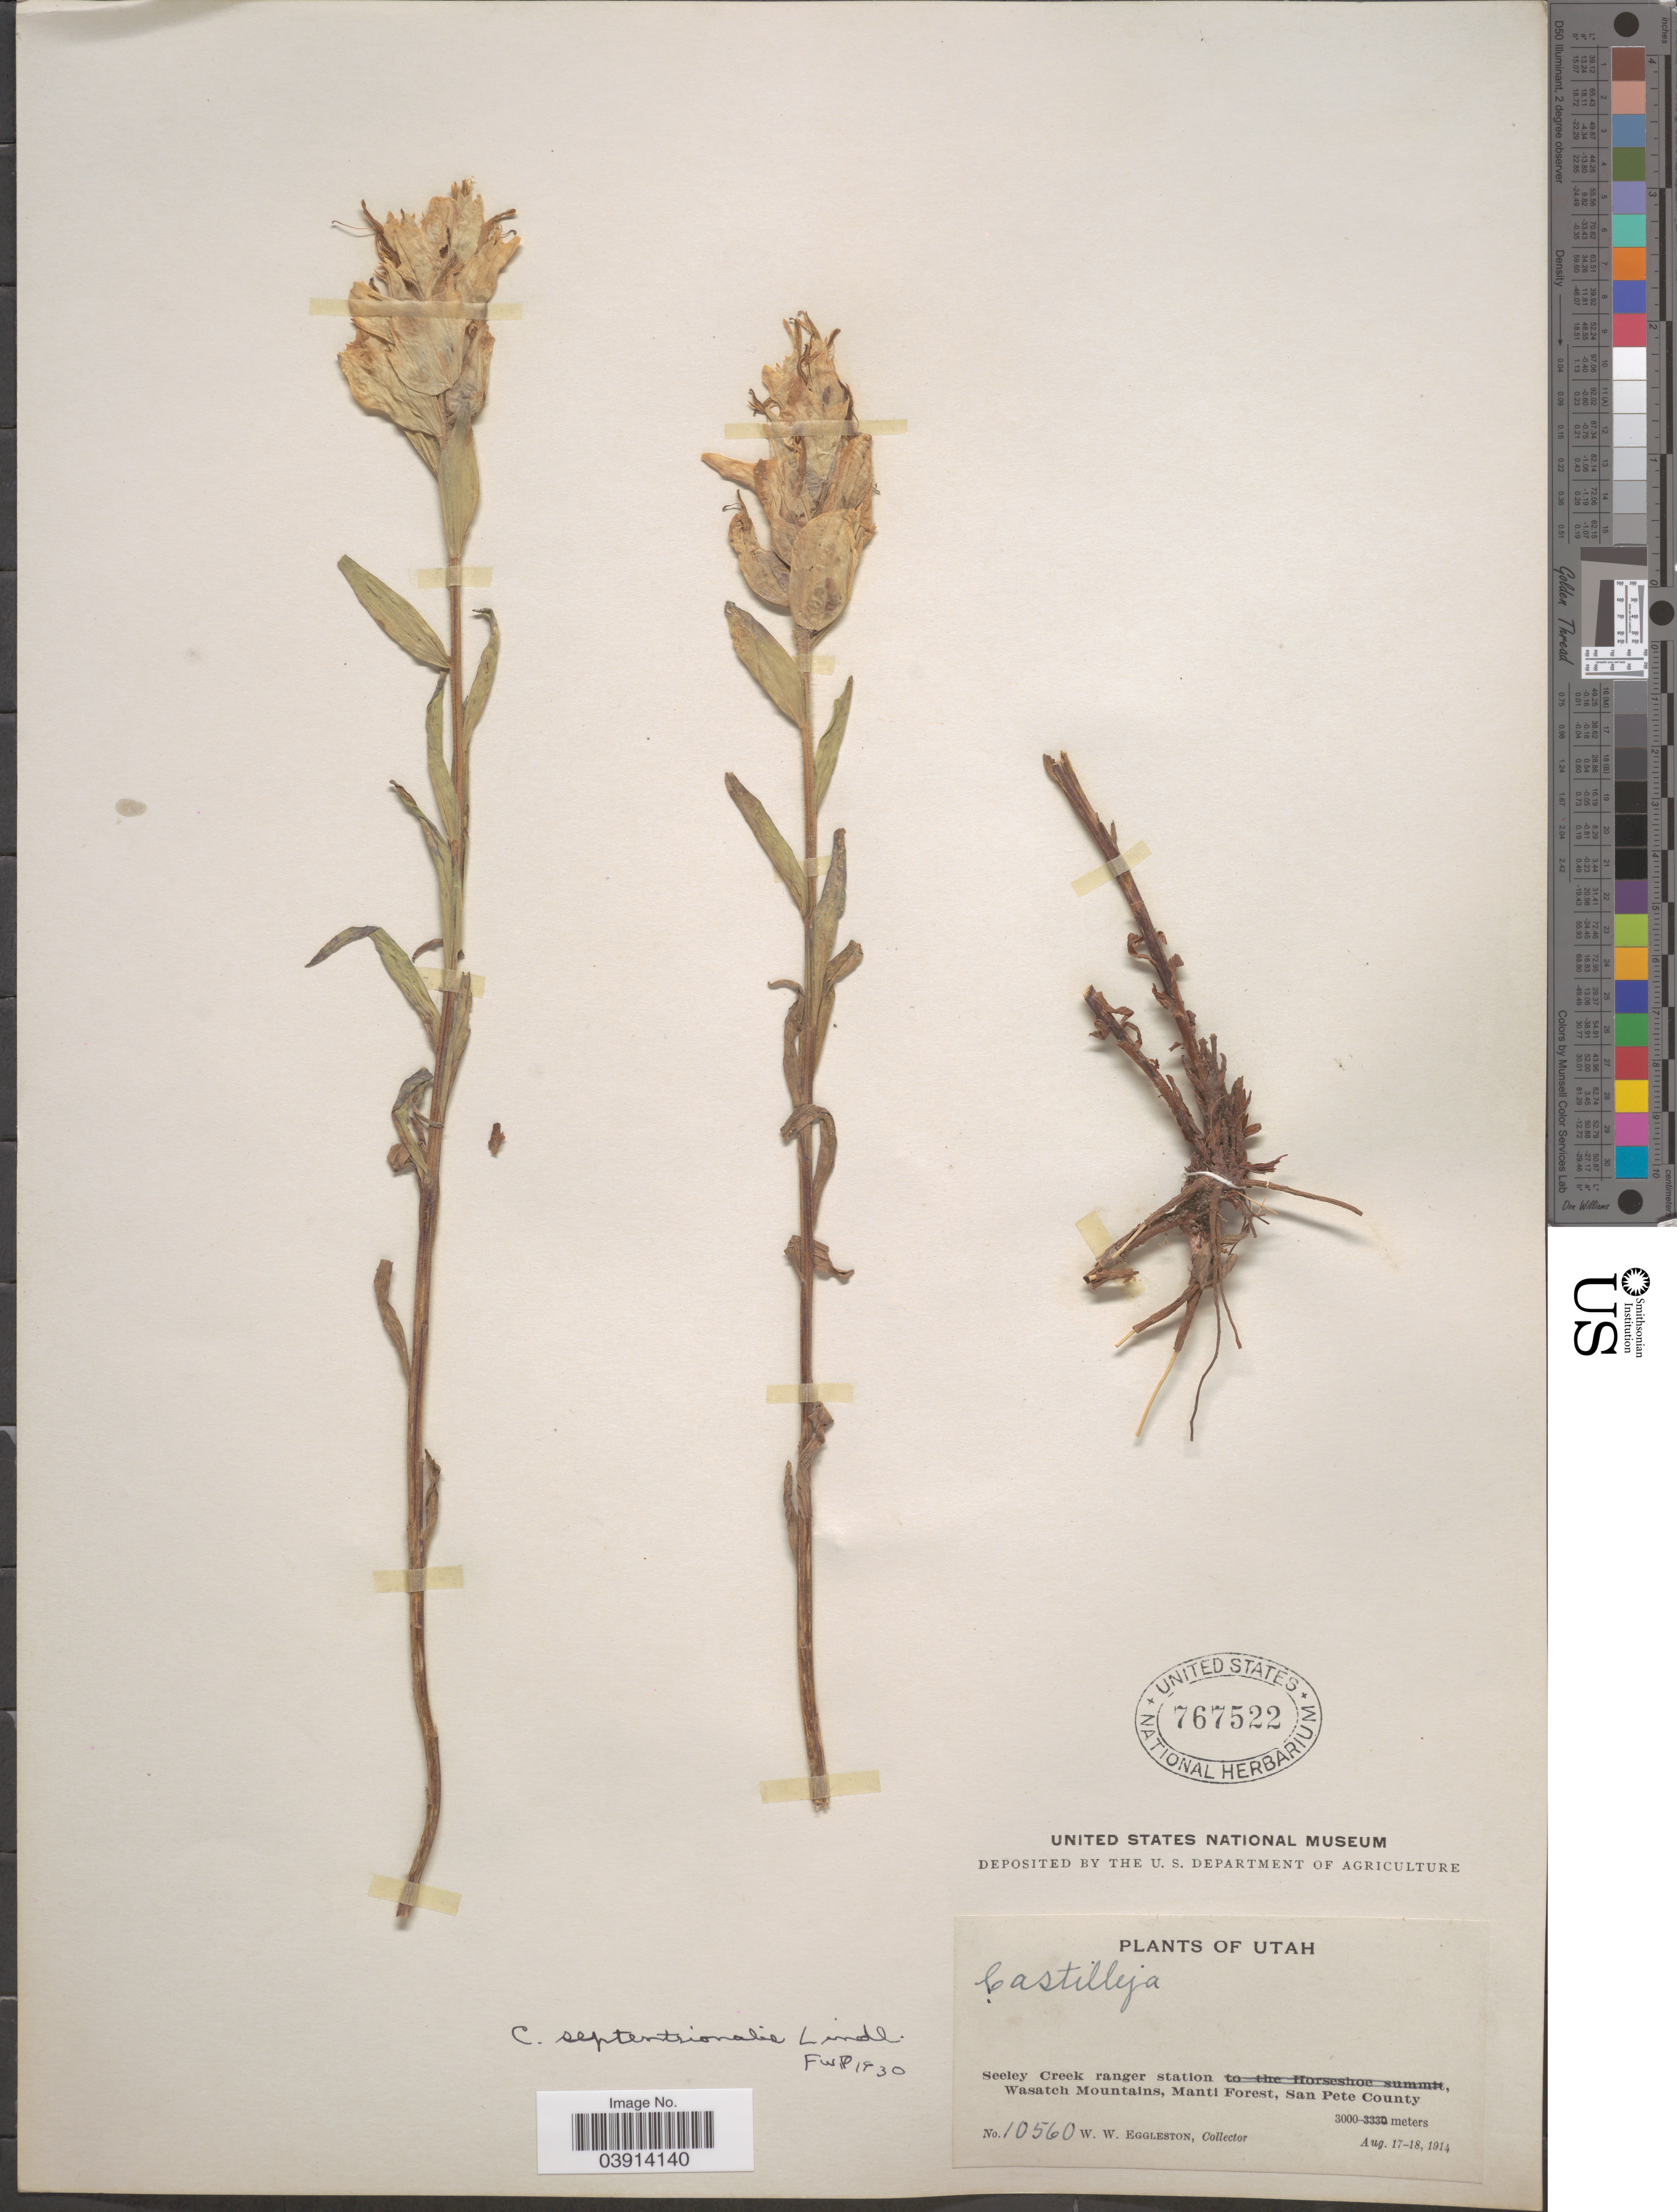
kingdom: Plantae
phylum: Tracheophyta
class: Magnoliopsida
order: Lamiales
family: Orobanchaceae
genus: Castilleja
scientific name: Castilleja septentrionalis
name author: Lindl.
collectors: W. W. Eggleston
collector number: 10560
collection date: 1914-08-17/1914-08-18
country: United States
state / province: Utah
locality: Seeley Creek ranger station, Wasatch Mountains, Manti Forest, San Pete County.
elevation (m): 3000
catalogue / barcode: US 767522